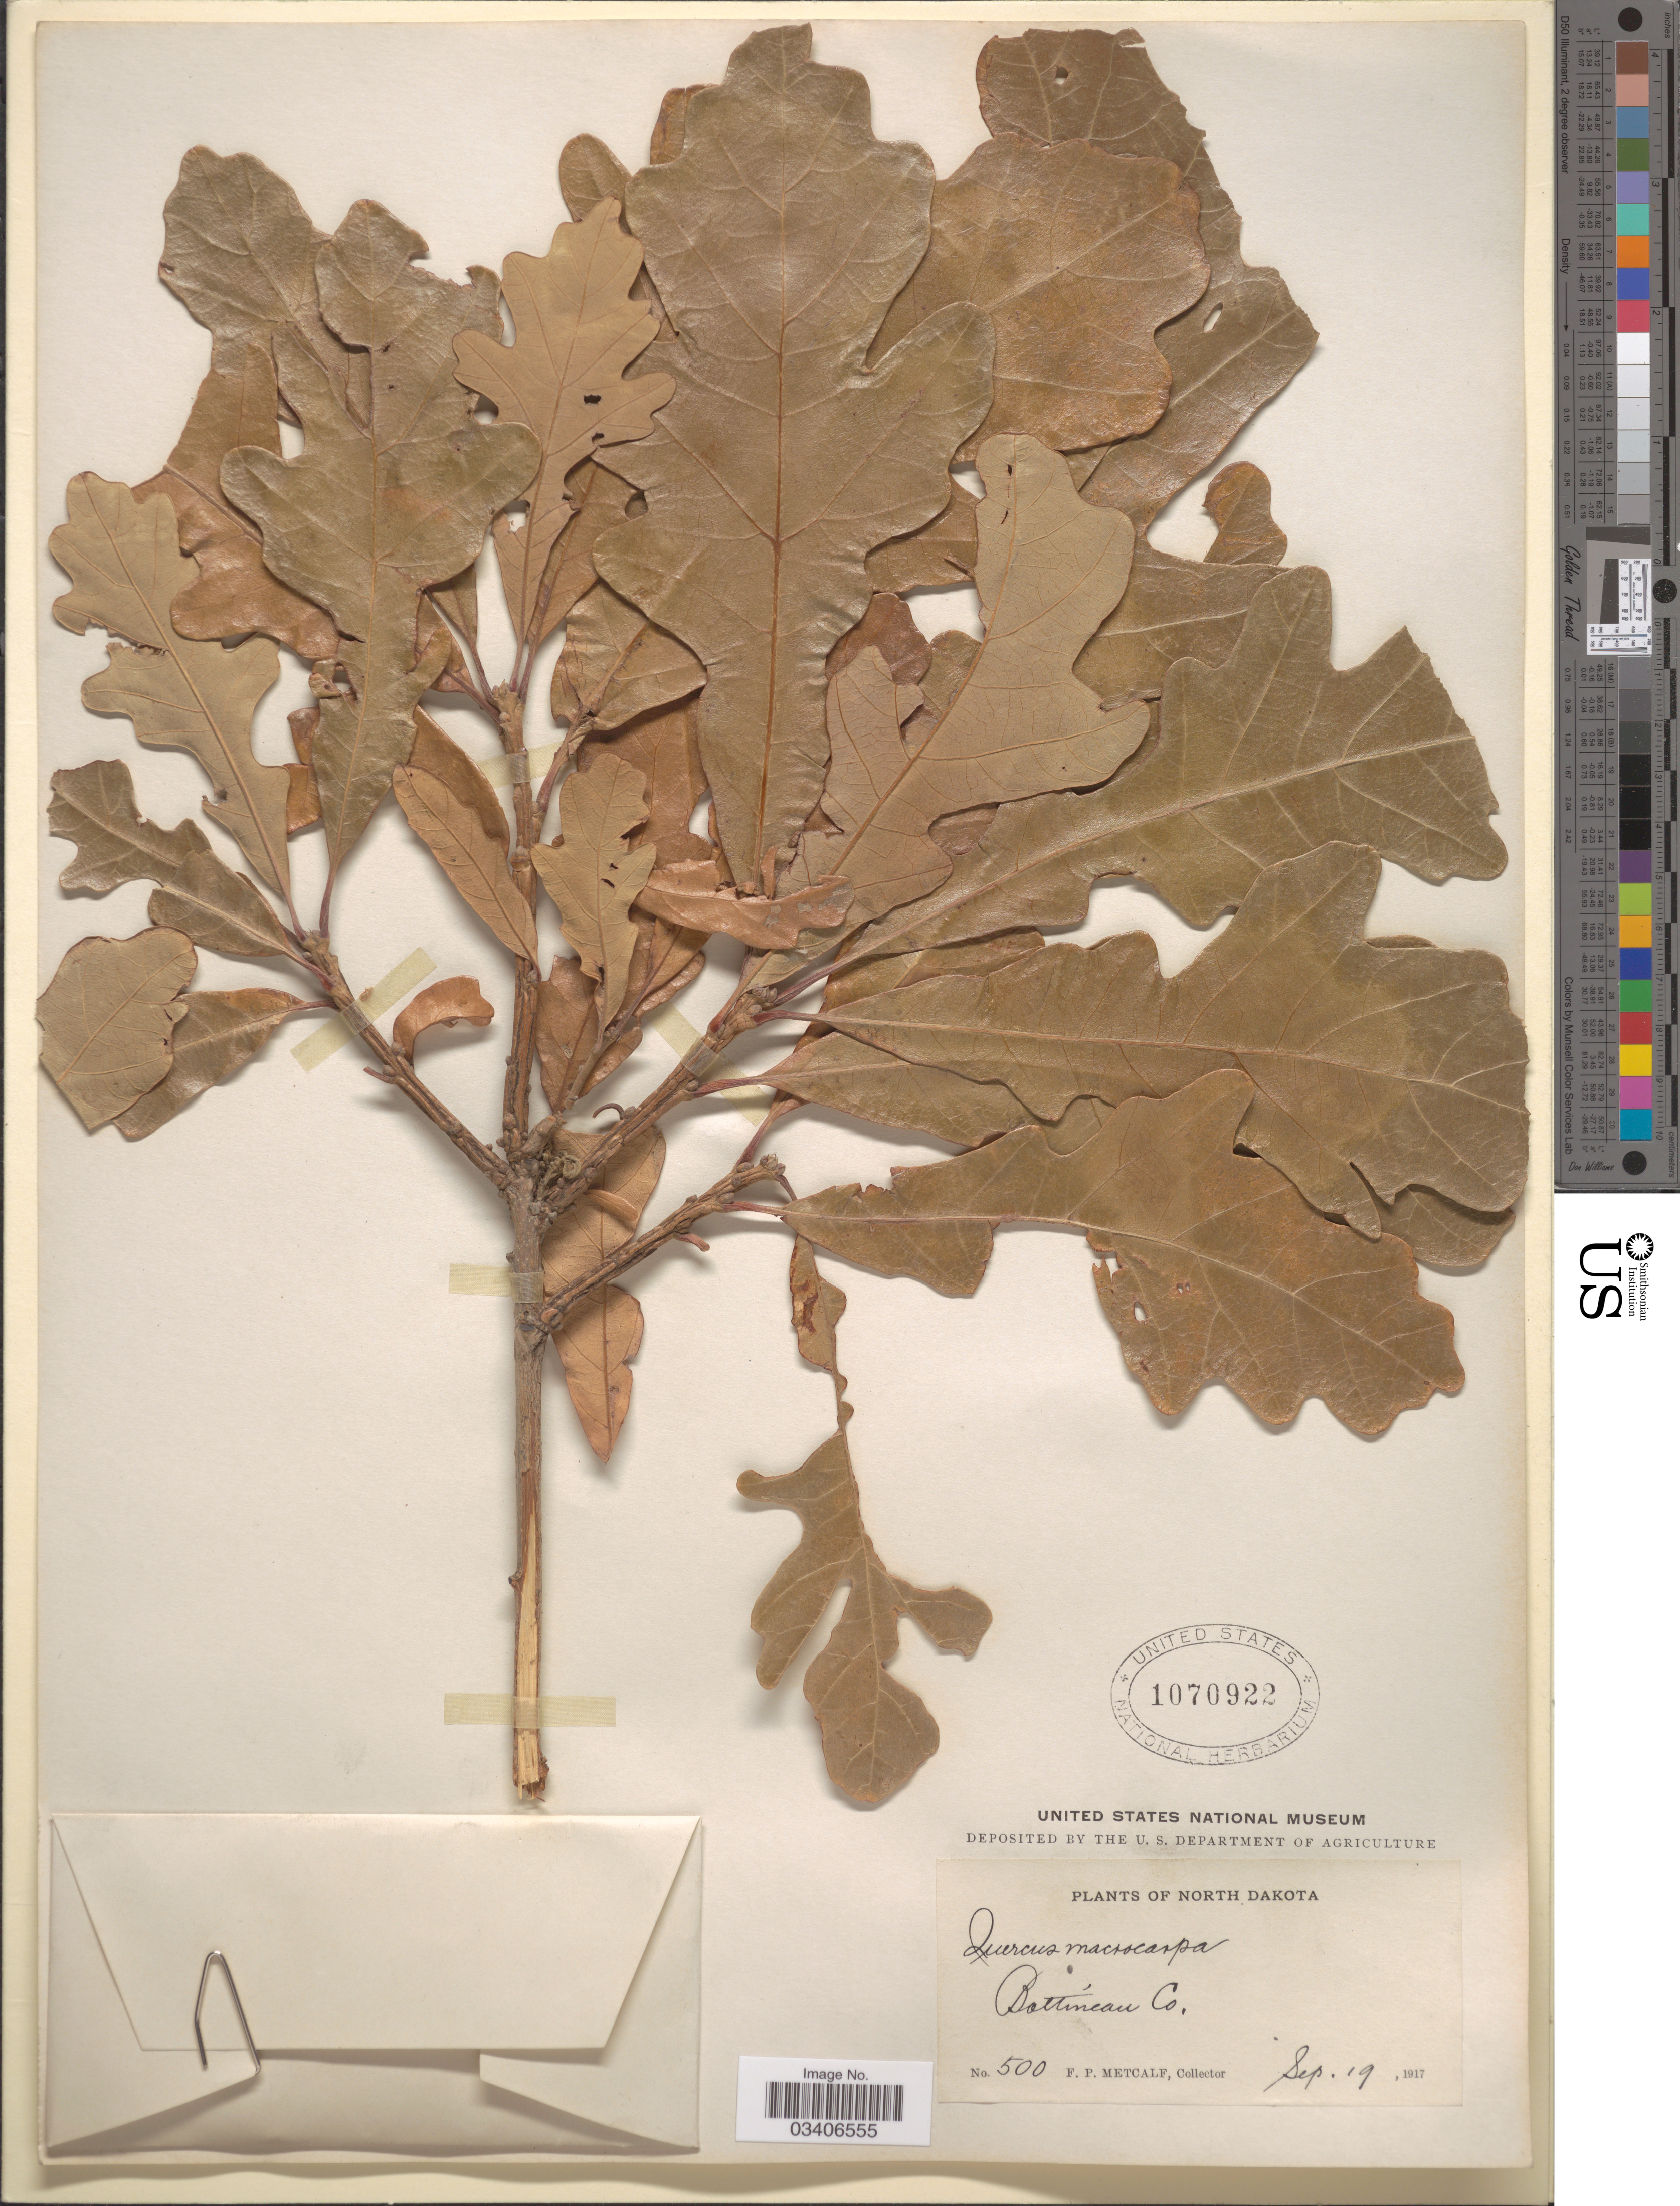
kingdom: Plantae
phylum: Tracheophyta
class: Magnoliopsida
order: Fagales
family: Fagaceae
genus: Quercus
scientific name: Quercus macrocarpa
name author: Michx.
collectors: F. Metcalf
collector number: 500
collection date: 1917-09-19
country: United States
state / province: North Dakota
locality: Bottineau Co.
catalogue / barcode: US 1070922